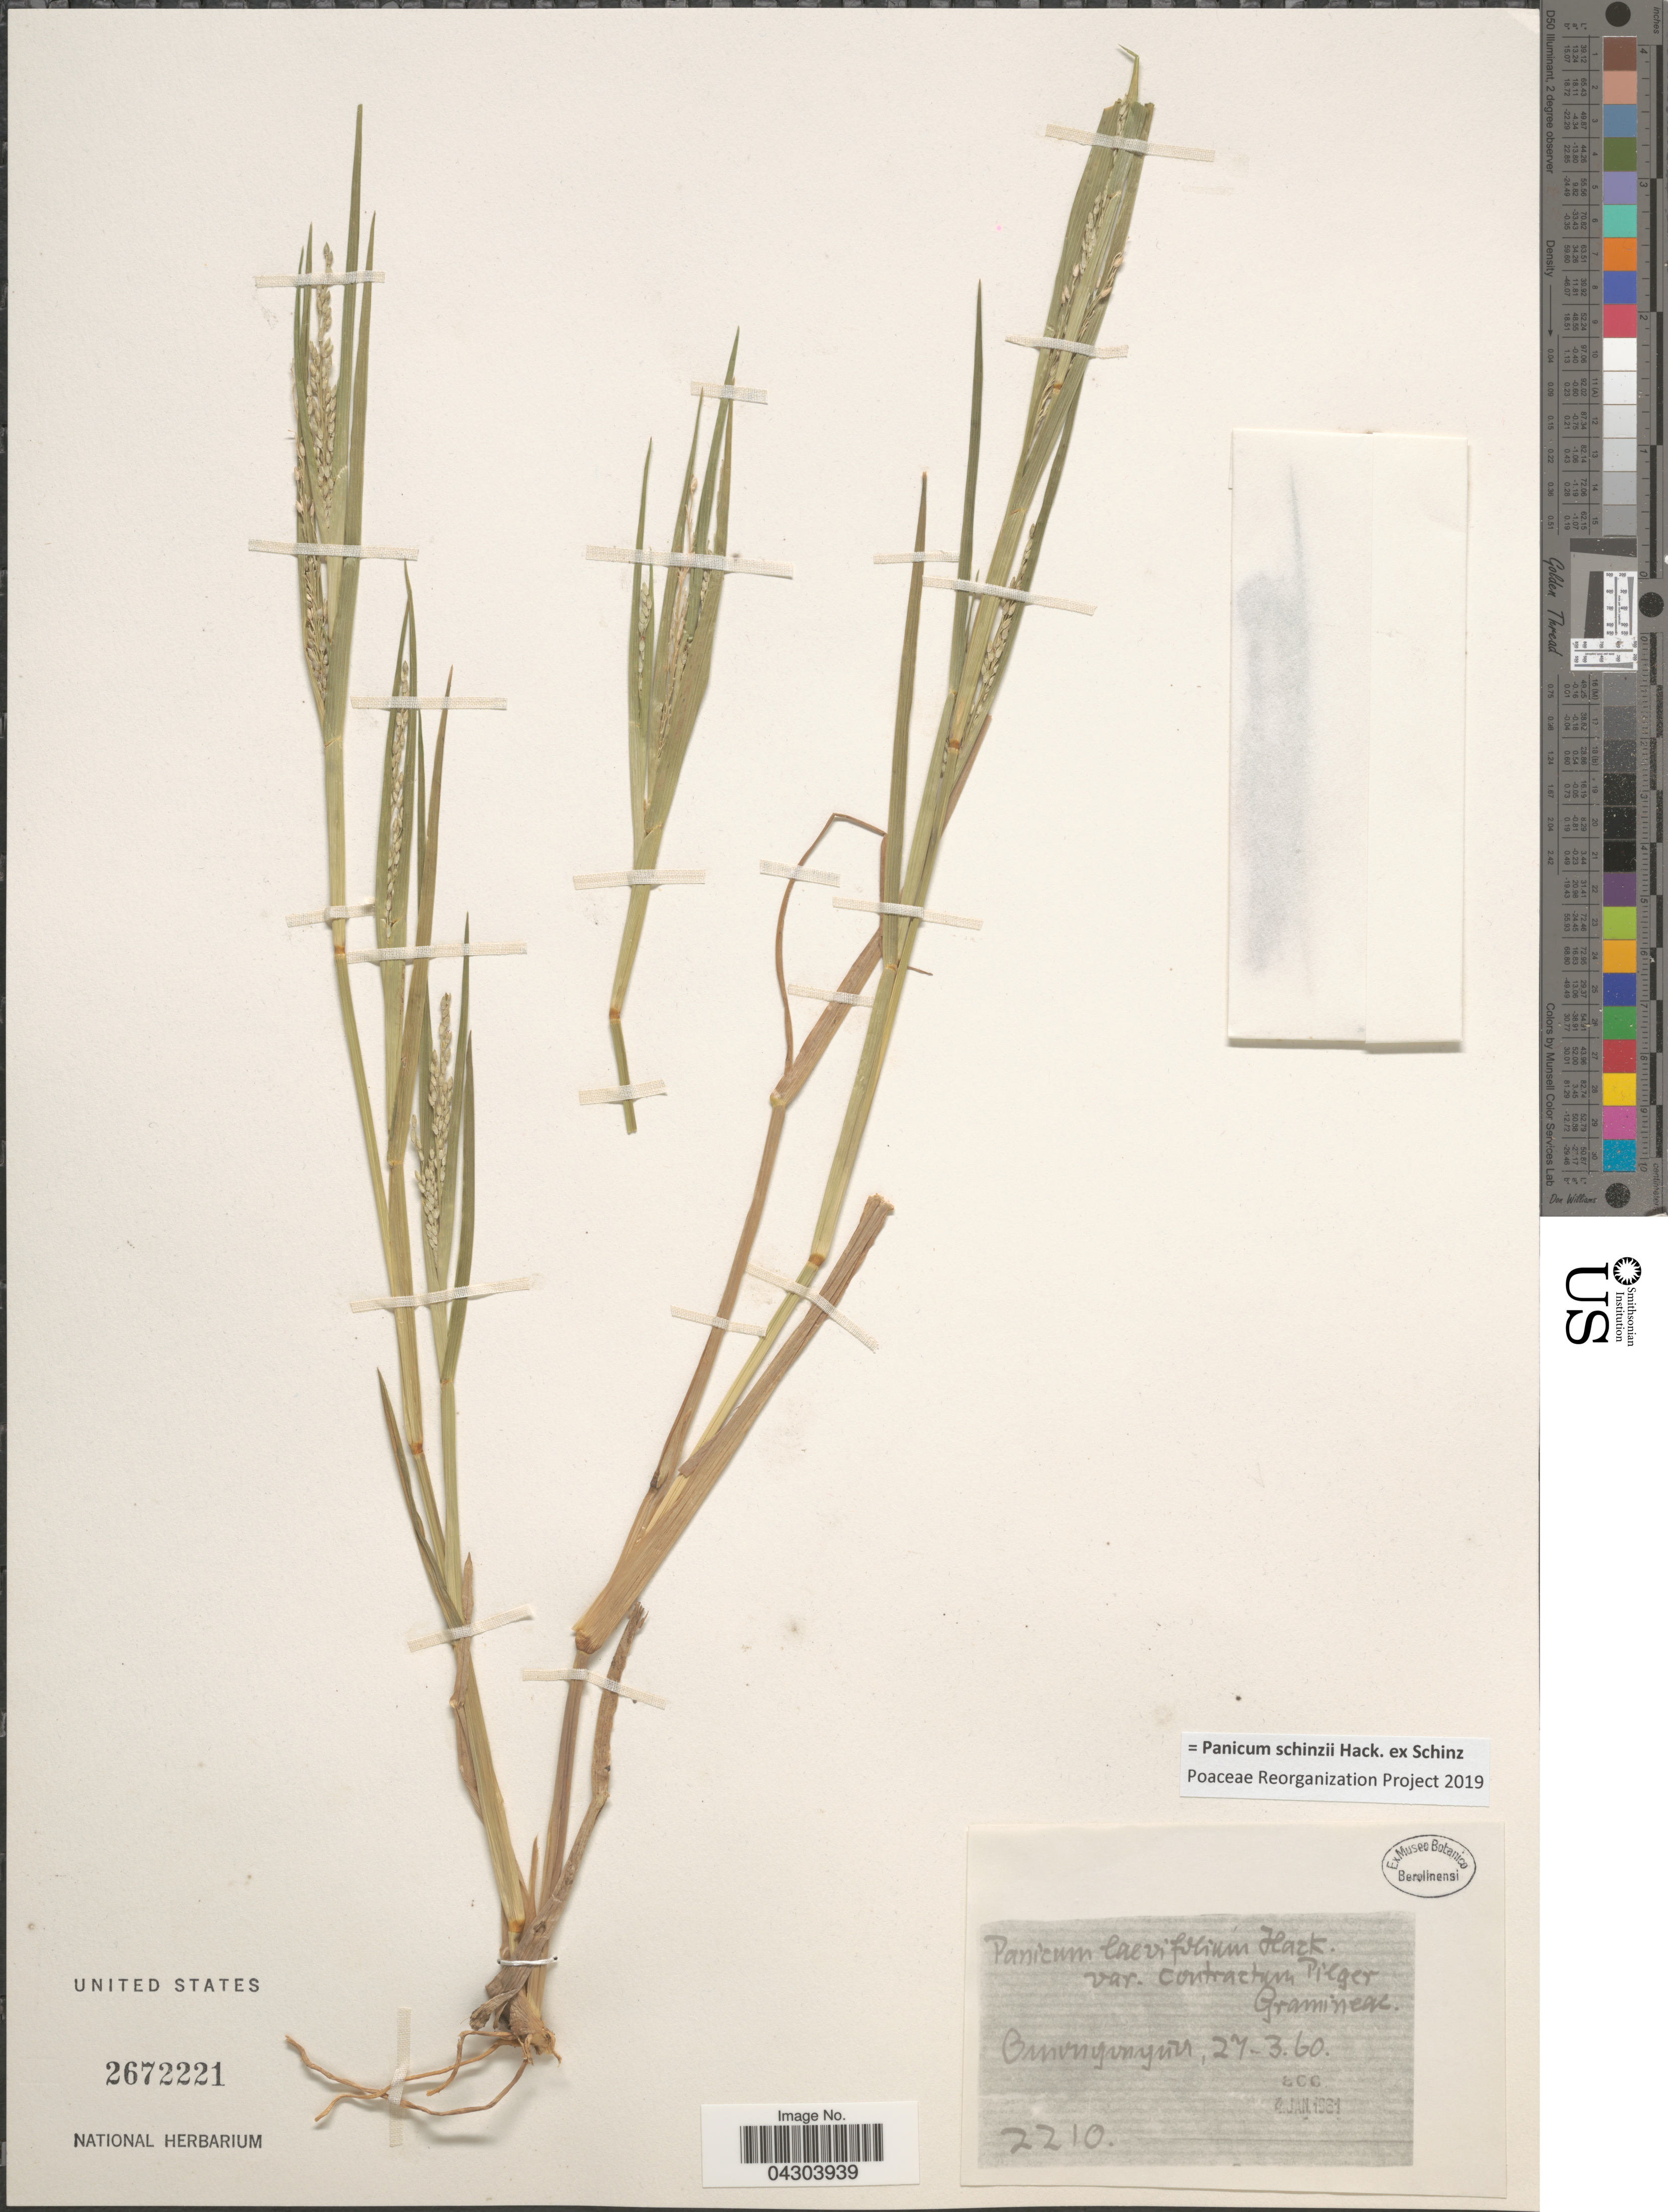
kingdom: Plantae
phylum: Tracheophyta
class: Liliopsida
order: Poales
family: Poaceae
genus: Panicum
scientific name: Panicum schinzii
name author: Hack. ex Schinz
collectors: ex Museo Botanico Berolinensi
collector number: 2210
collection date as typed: Transcribed d/m/y: 27/3/60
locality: Omonyongun. [interpreted]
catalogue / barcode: US 2672221